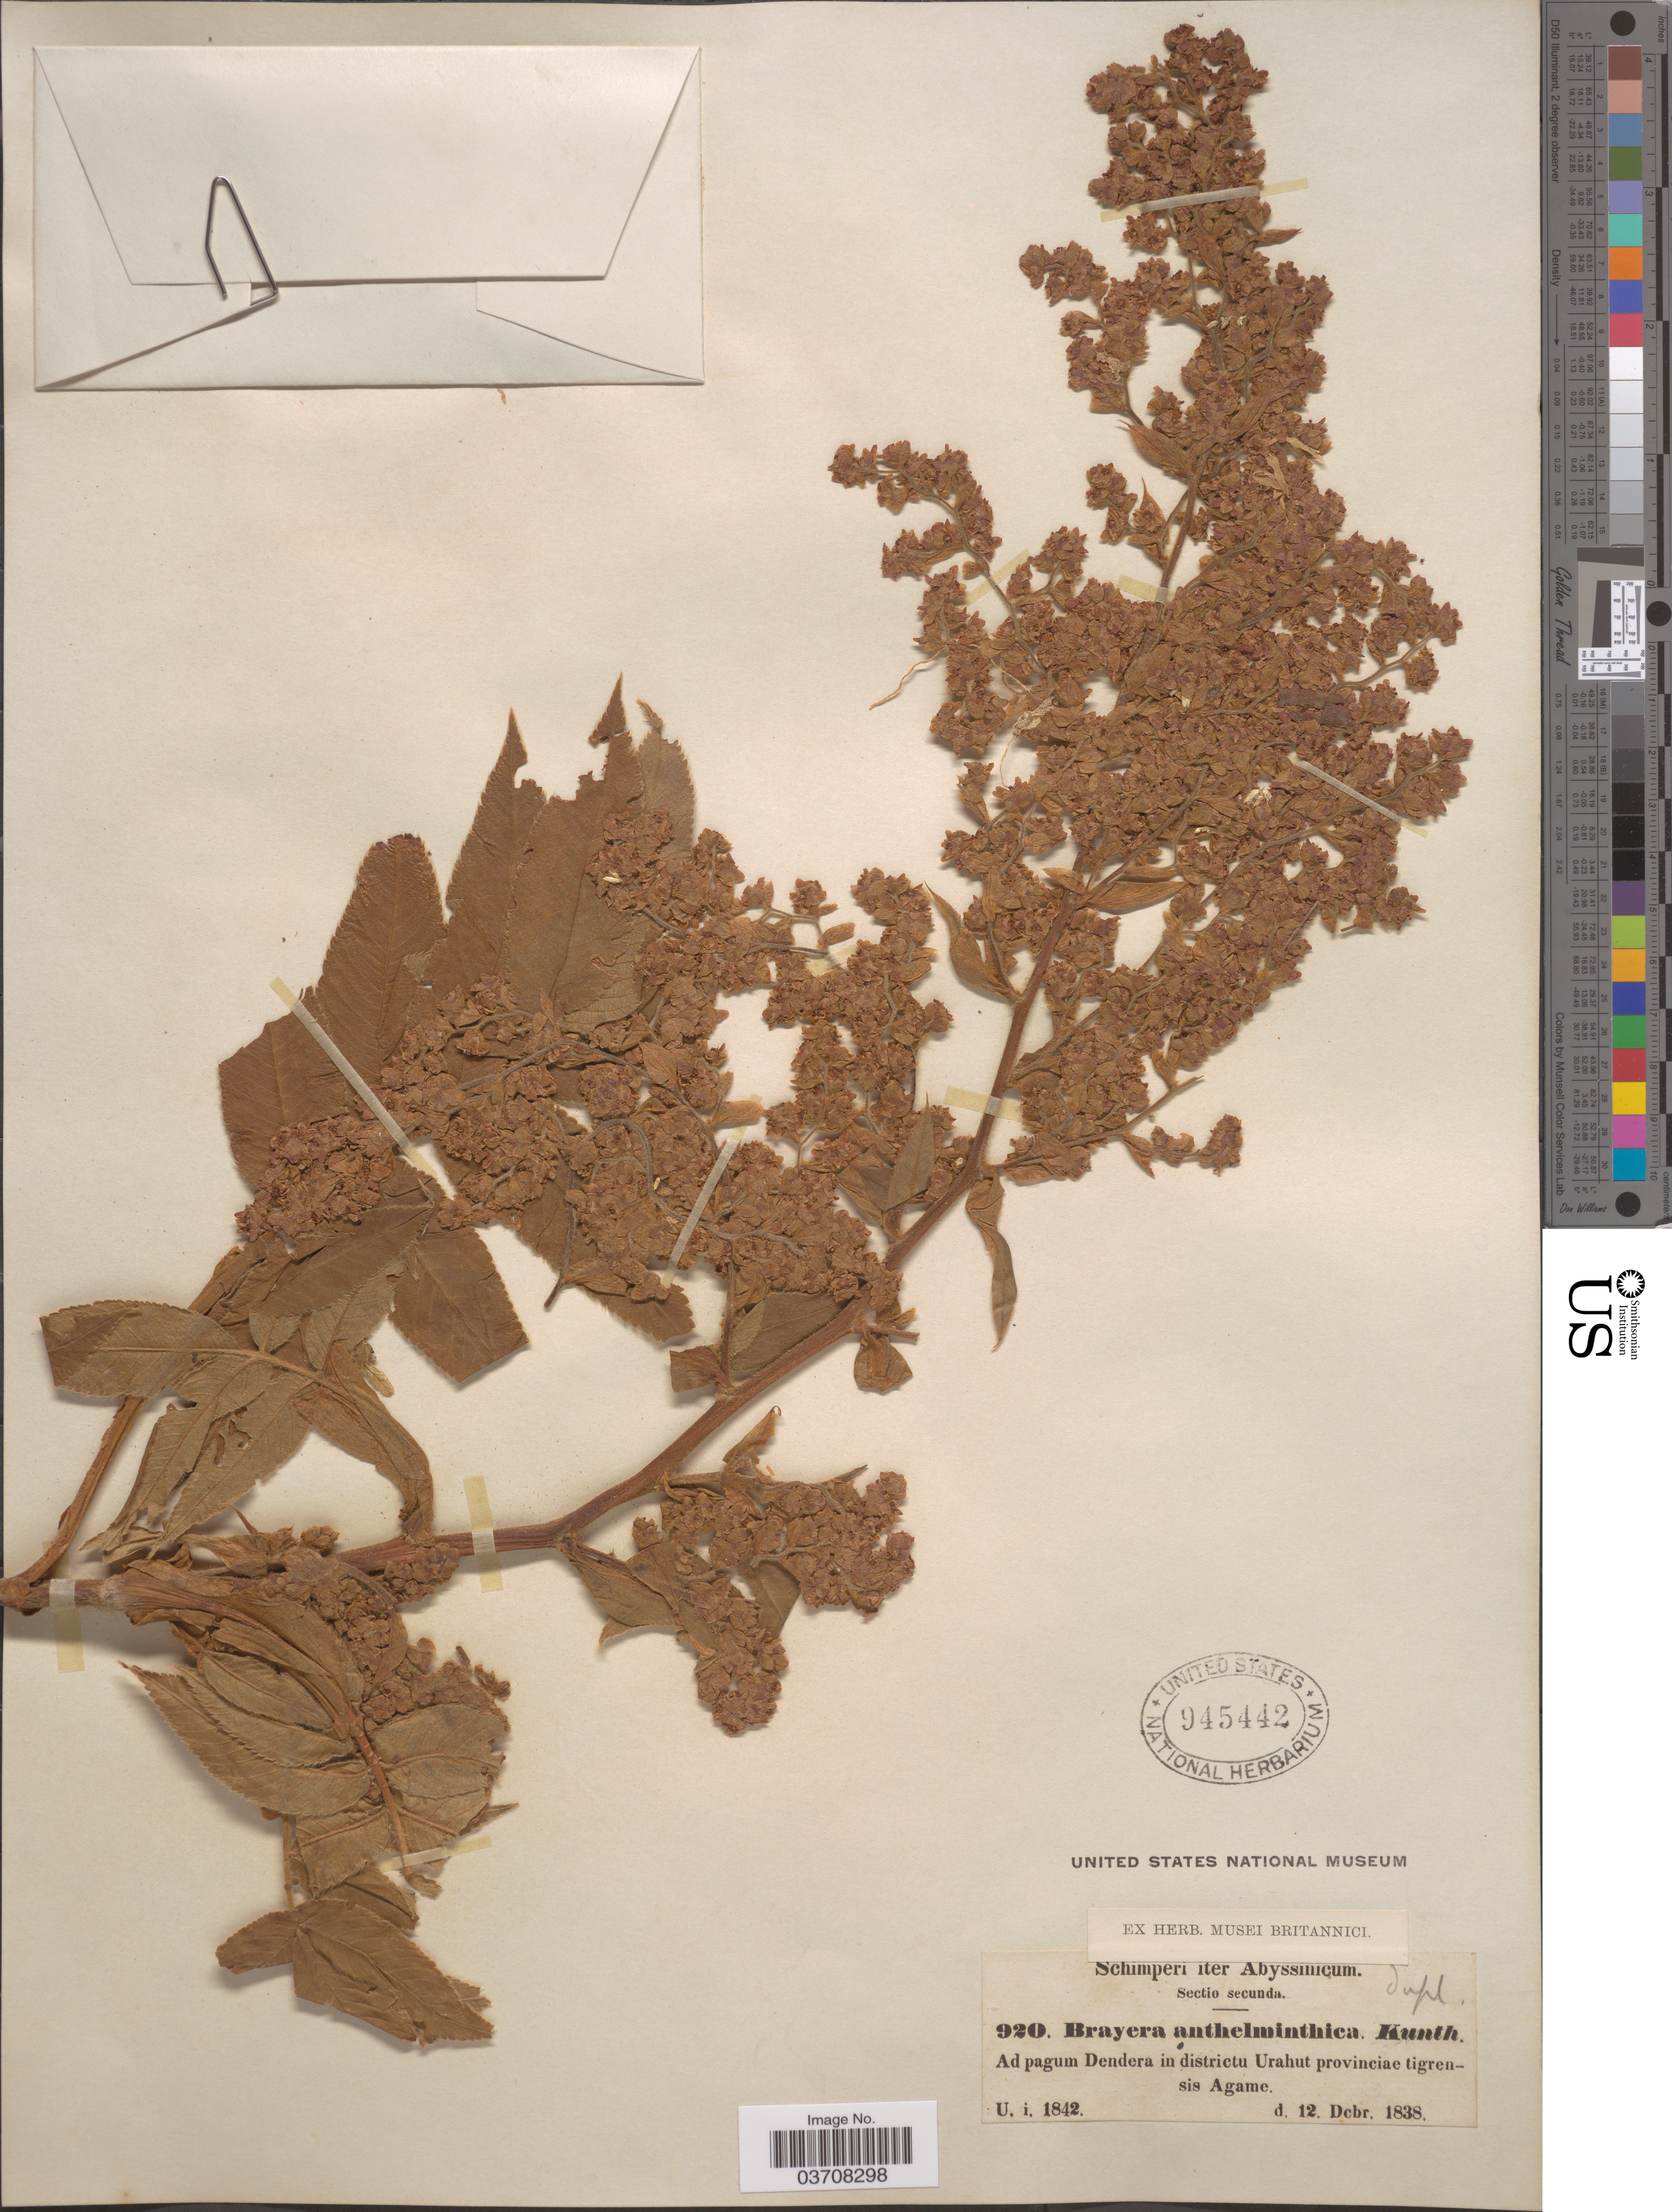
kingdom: Plantae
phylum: Tracheophyta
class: Magnoliopsida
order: Rosales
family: Rosaceae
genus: Hagenia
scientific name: Hagenia abyssinica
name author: (Bruce) J.F. Gmel.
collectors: -. Schimper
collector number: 920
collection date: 1838-12-12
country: Ethiopia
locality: Sectio secunda. Ad pagum Dendera in districtu Urahut provinciae tigrensis Agame.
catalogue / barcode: US 945442